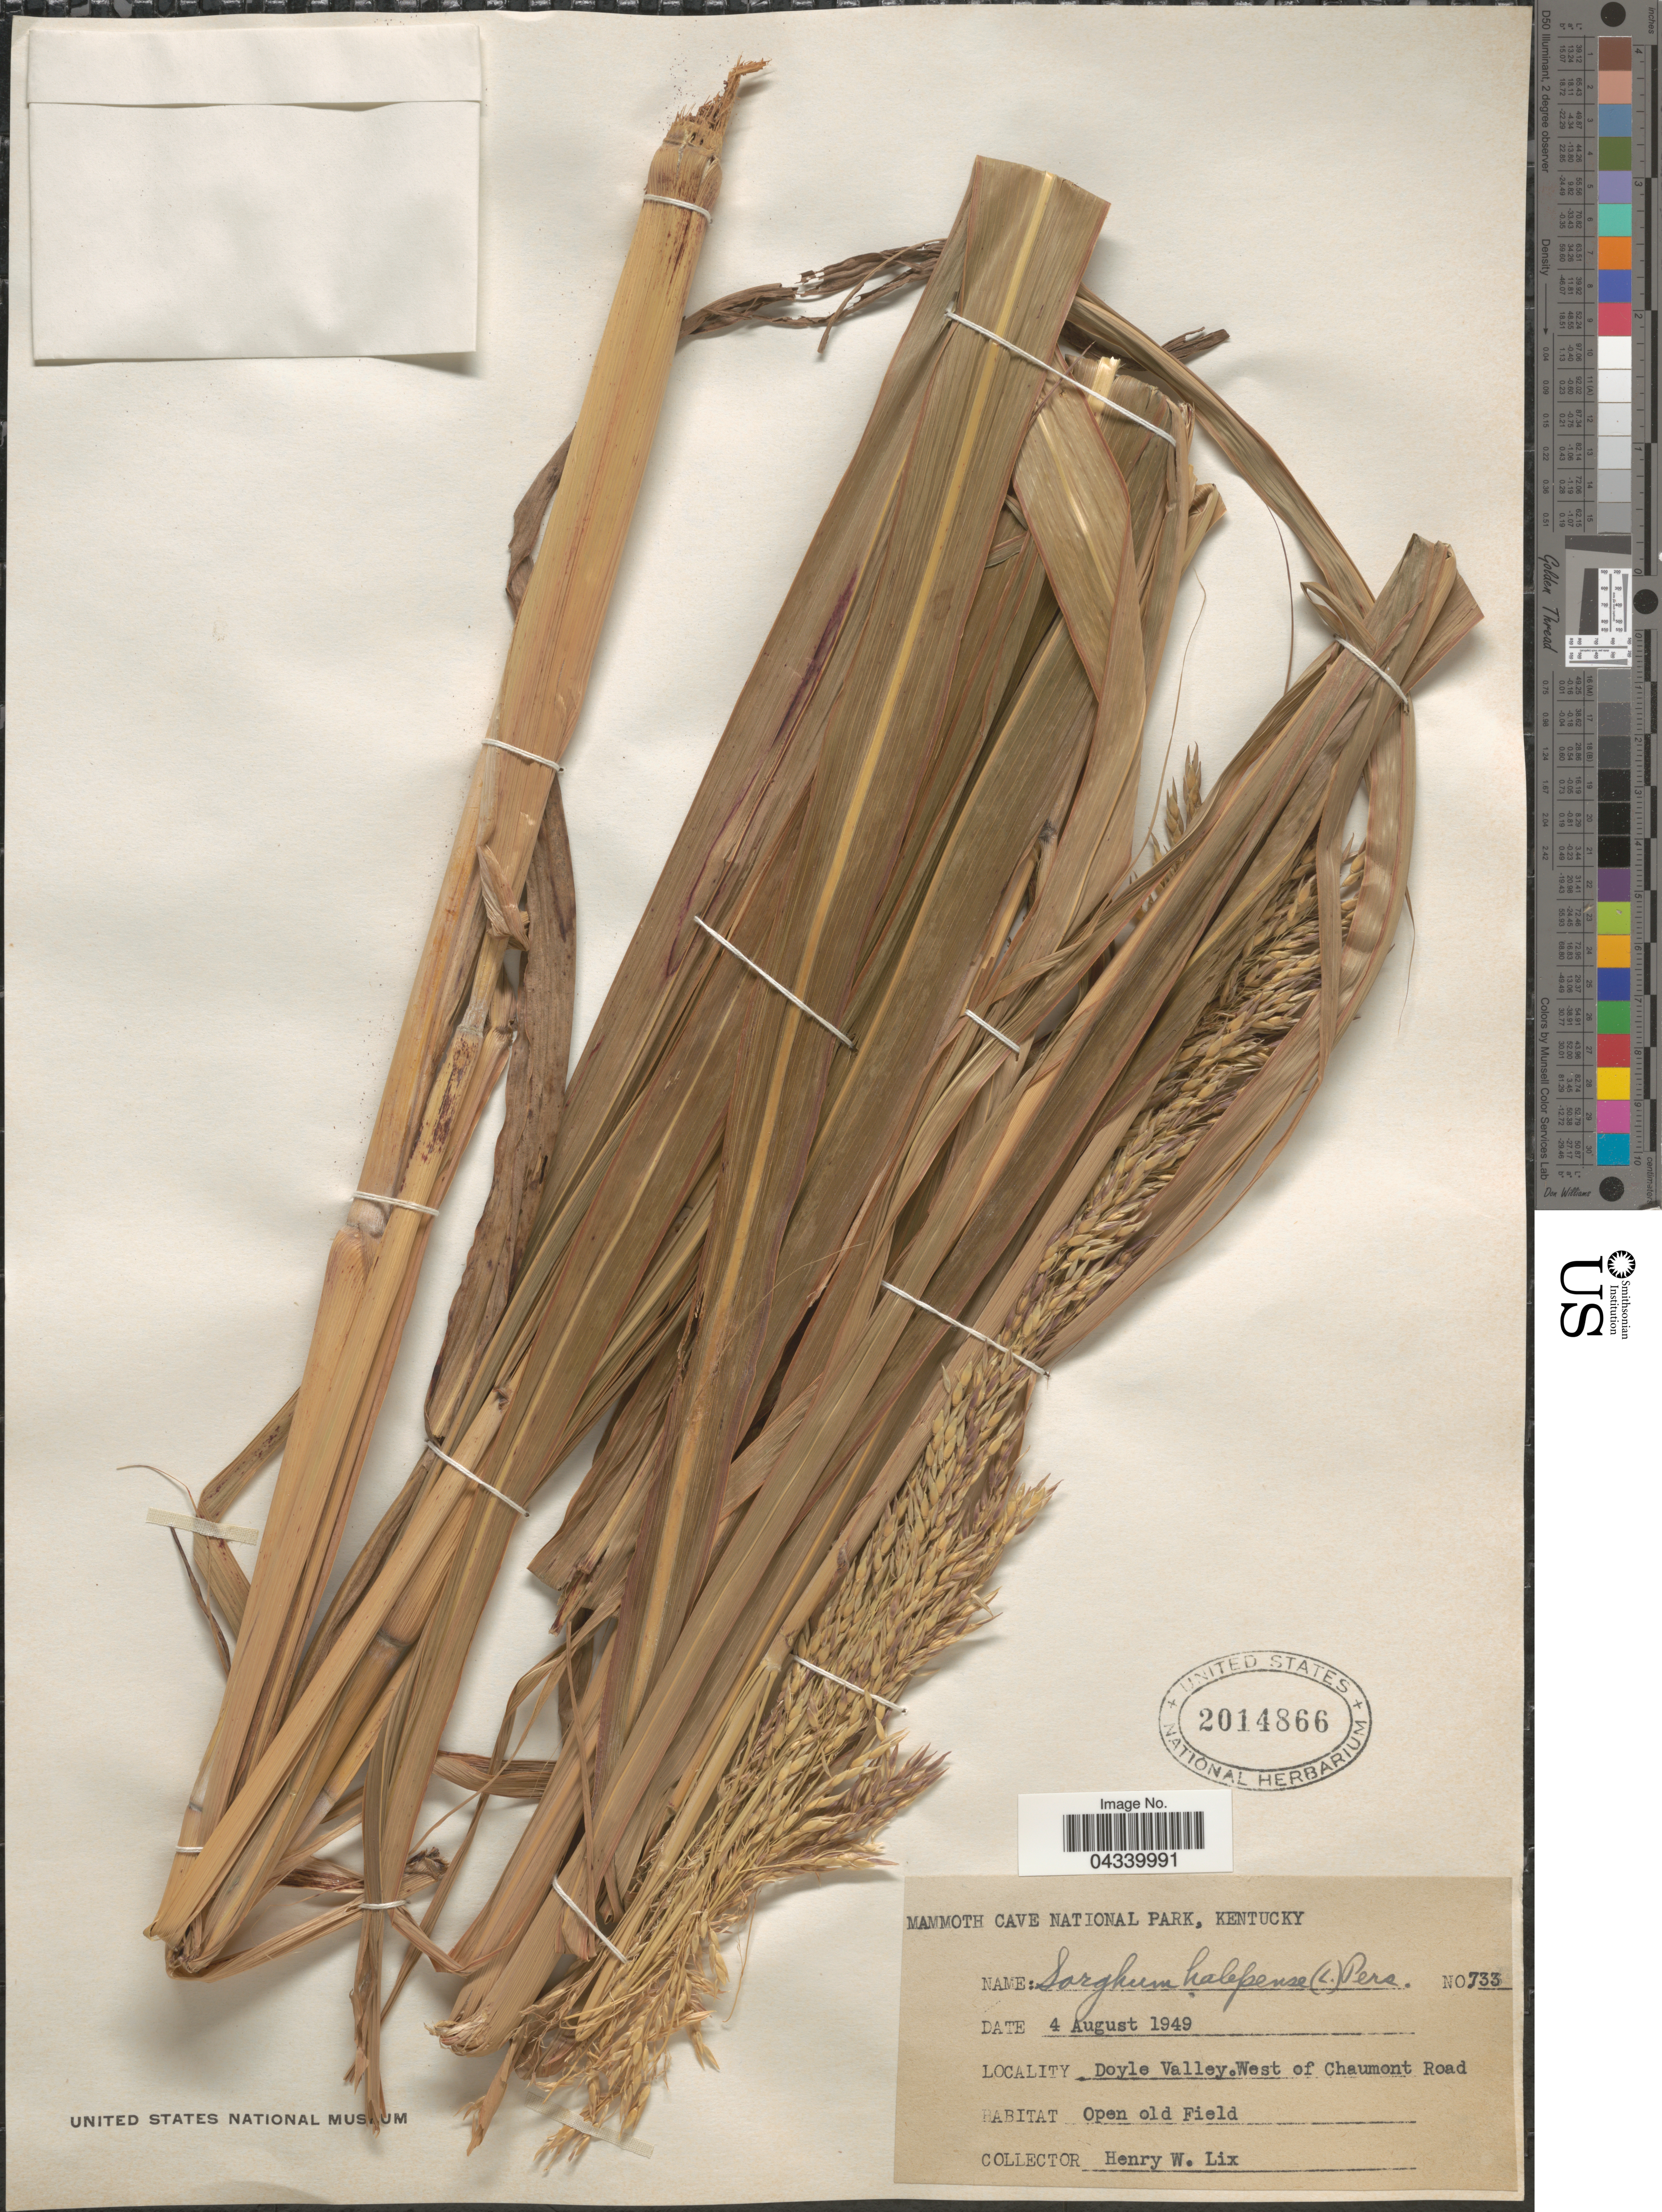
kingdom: Plantae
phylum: Tracheophyta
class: Liliopsida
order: Poales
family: Poaceae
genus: Sorghum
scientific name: Sorghum halepense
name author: (L.) Pers.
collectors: H. W. Lix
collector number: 733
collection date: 1949-08-04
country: United States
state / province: Kentucky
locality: Mammoth Cave National Park. Doyle Valley. West of Chaumont Road.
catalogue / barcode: US 2014866